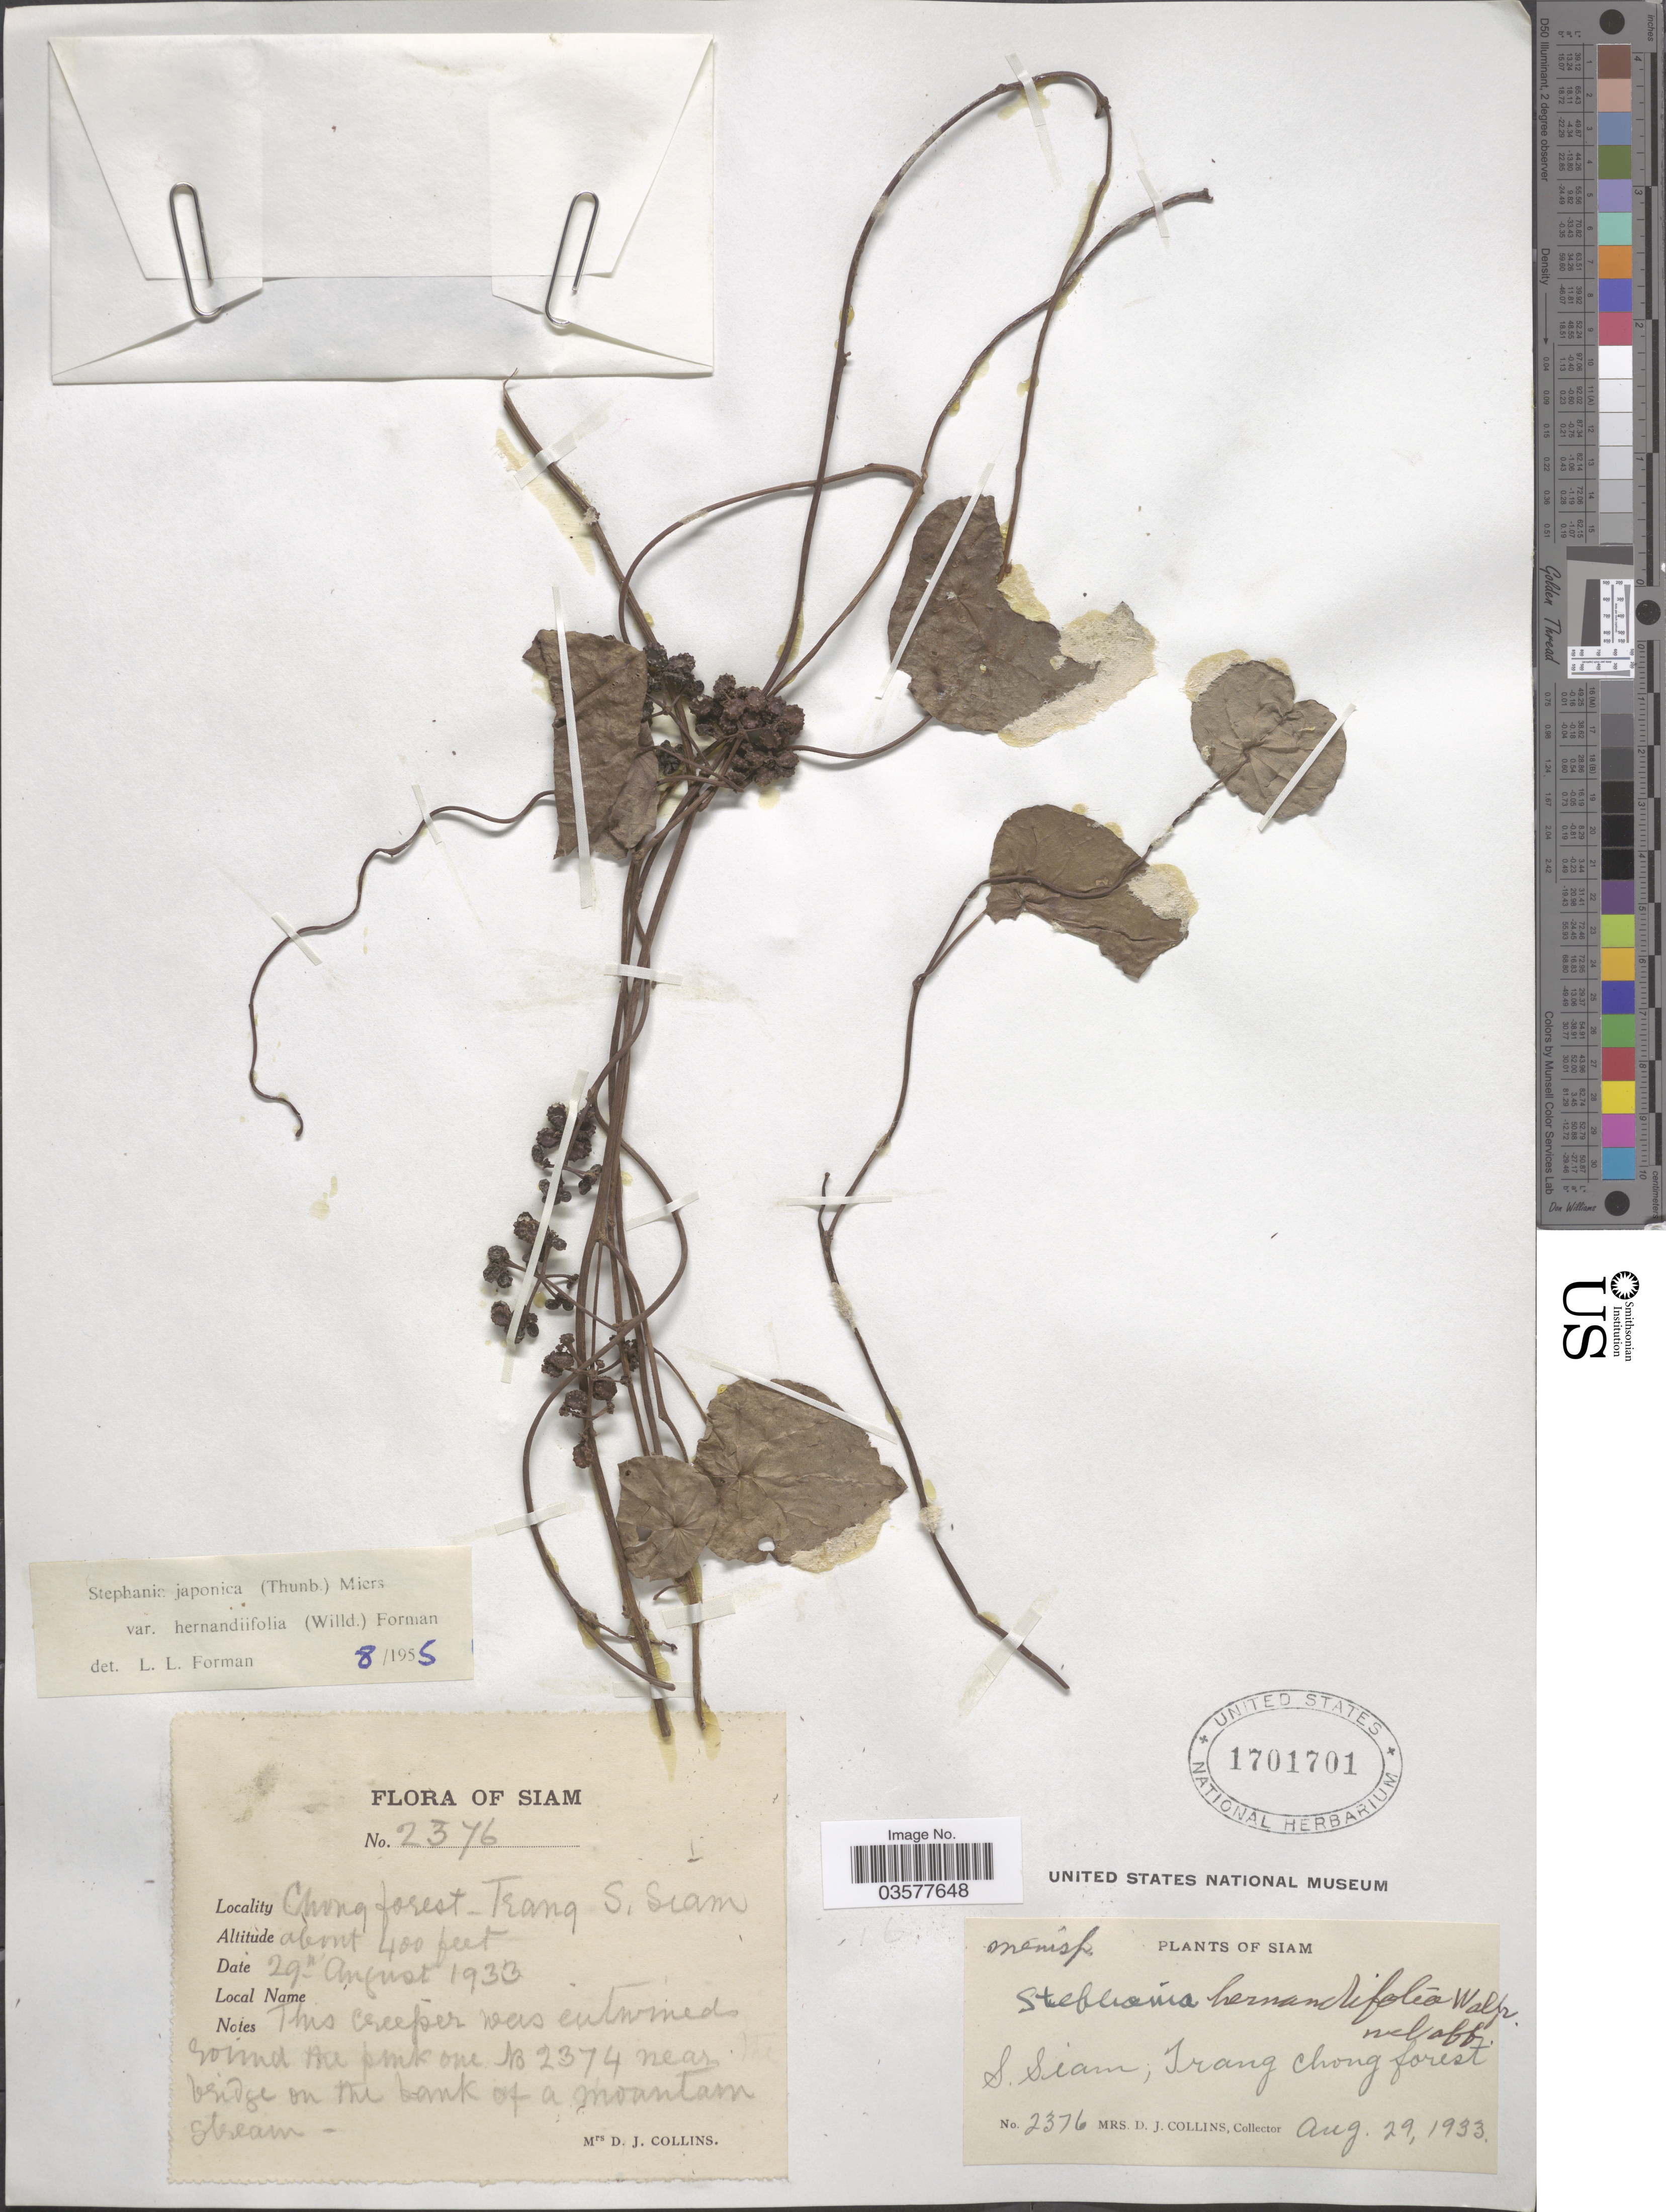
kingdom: Plantae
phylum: Tracheophyta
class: Magnoliopsida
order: Ranunculales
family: Menispermaceae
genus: Stephania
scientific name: Stephania japonica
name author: (Thunb.) Miers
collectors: Mrs. D. J. Collins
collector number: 2376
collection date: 1933-08-29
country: Thailand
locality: Siam. S. Siam; Trang Chong forest.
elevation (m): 122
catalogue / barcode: US 1701701